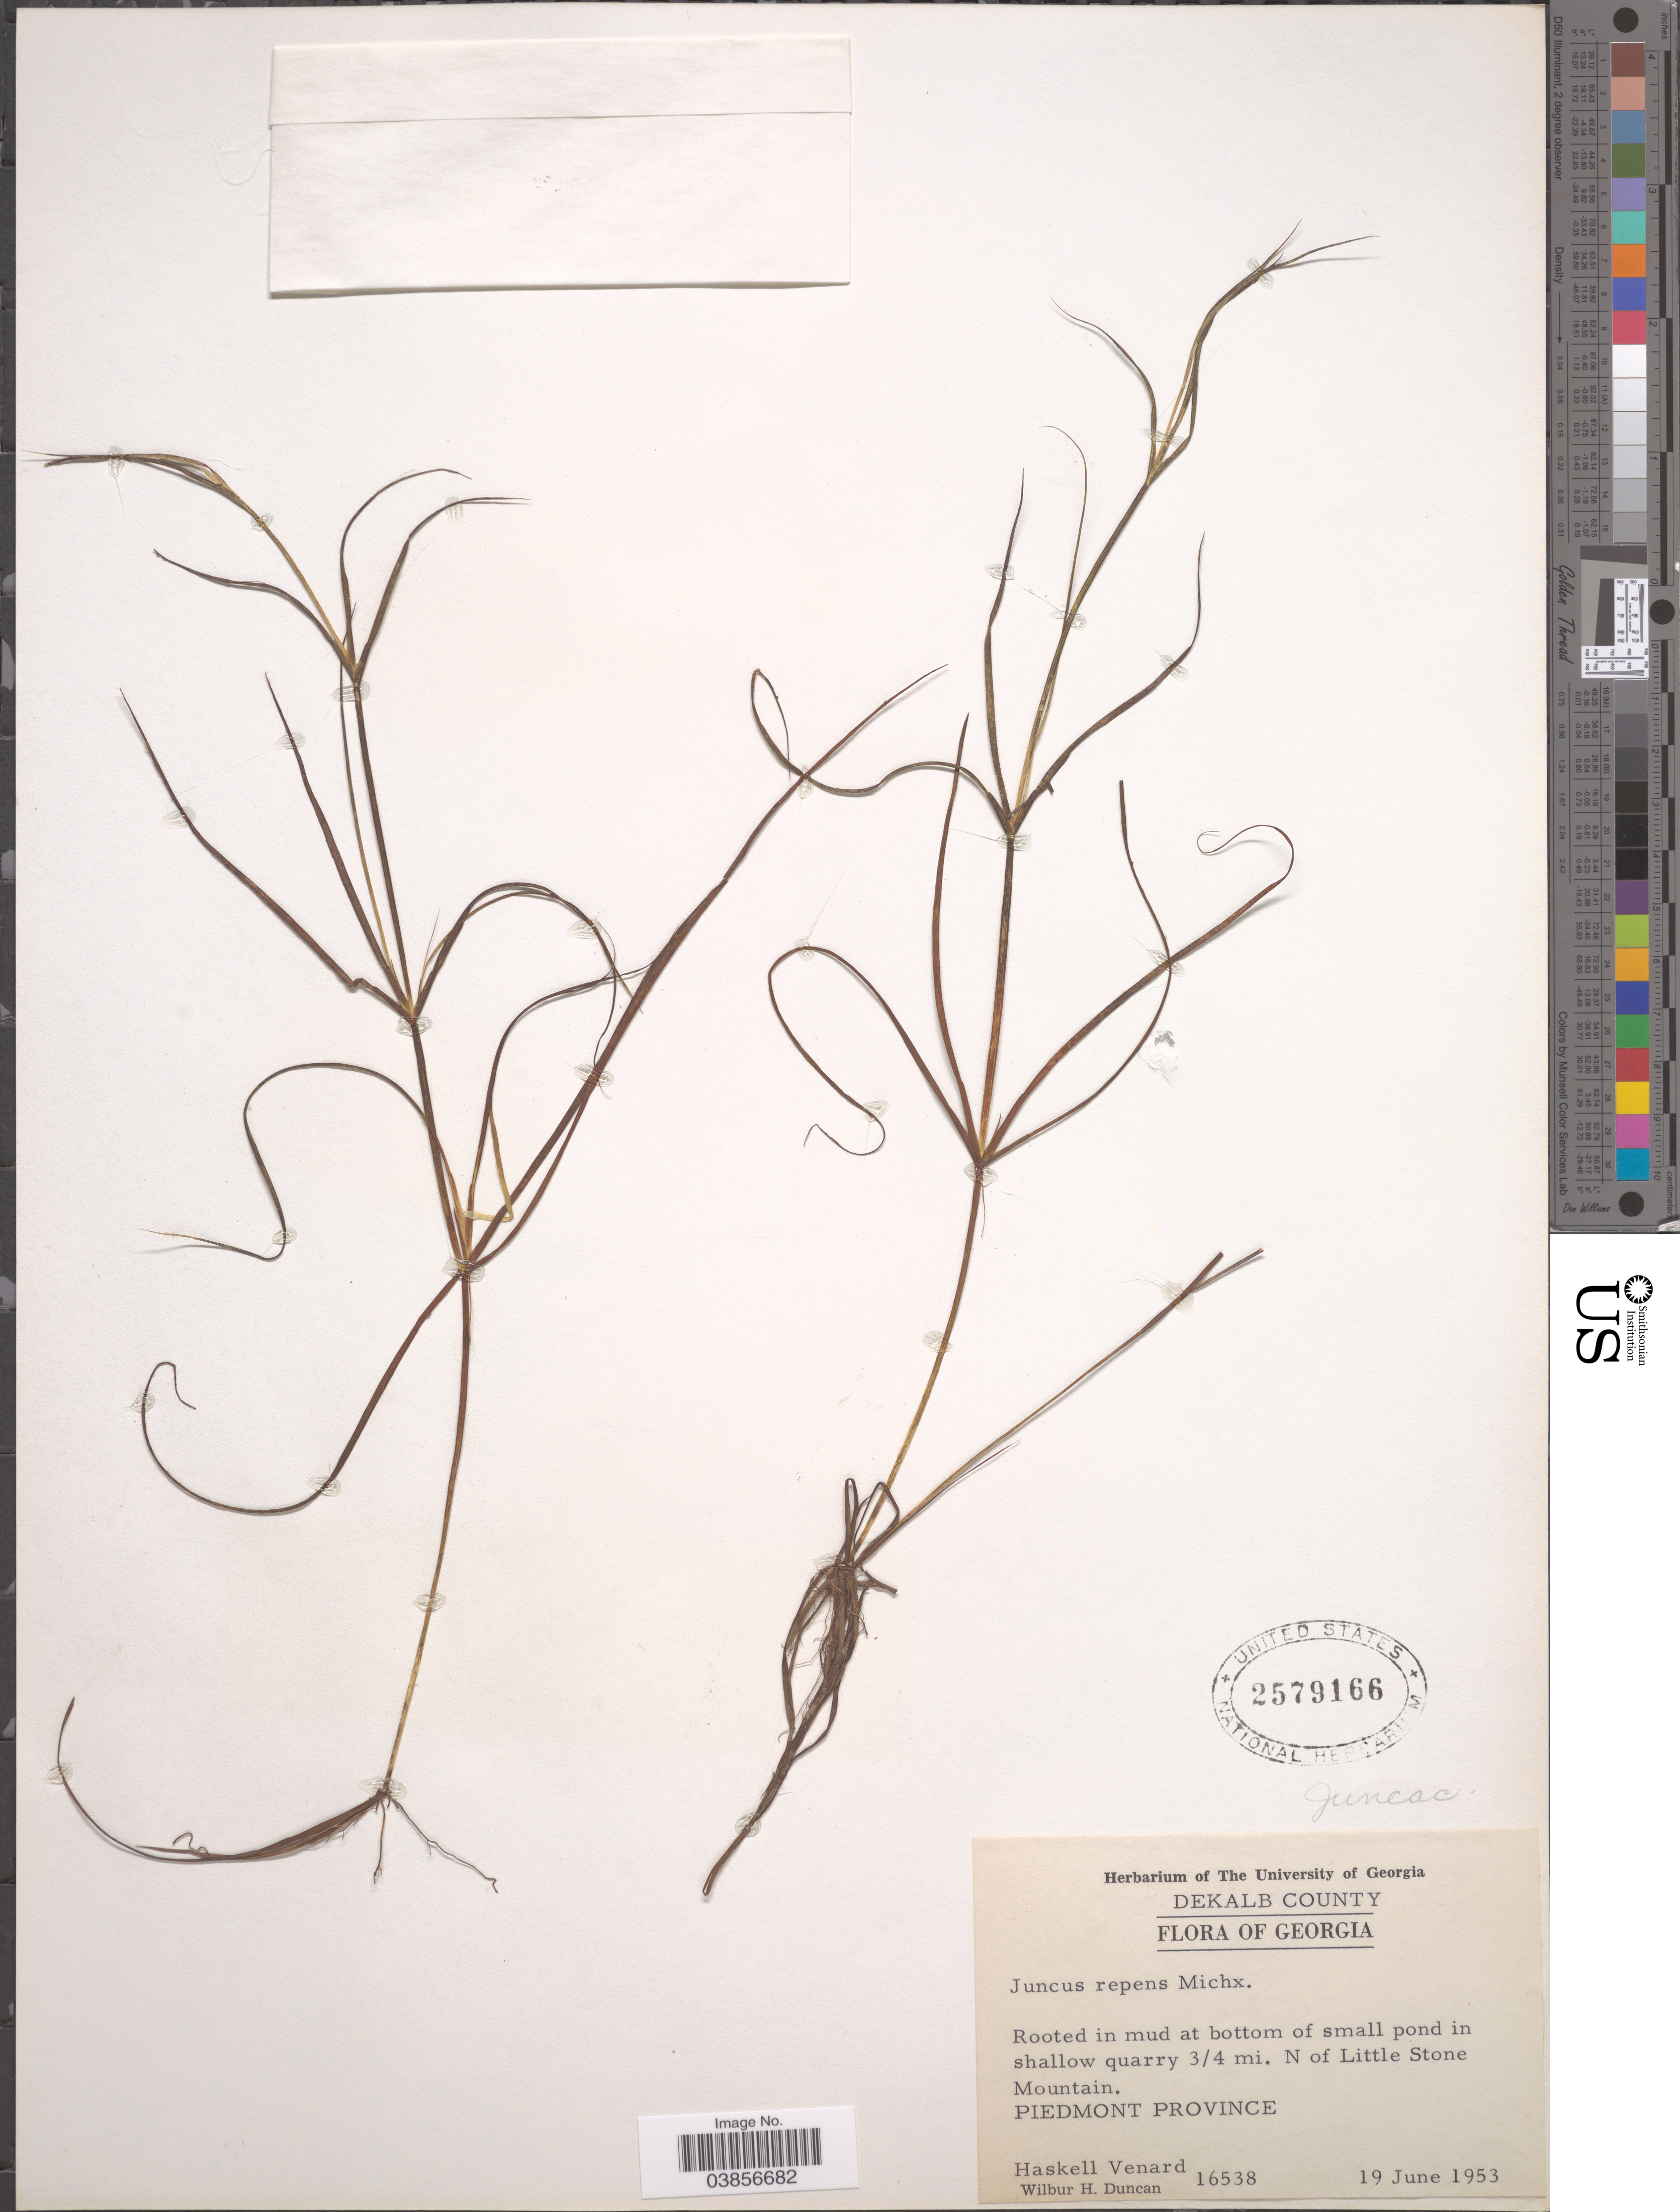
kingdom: Plantae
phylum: Tracheophyta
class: Liliopsida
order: Poales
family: Juncaceae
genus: Juncus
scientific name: Juncus repens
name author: Michx.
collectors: H. Venard & W. H. Duncan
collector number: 16538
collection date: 1953-06-19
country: United States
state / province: Georgia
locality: Dekalb County. 3/4 mi. N of Little Stone Mountain. Piedmont Province.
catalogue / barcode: US 2579166